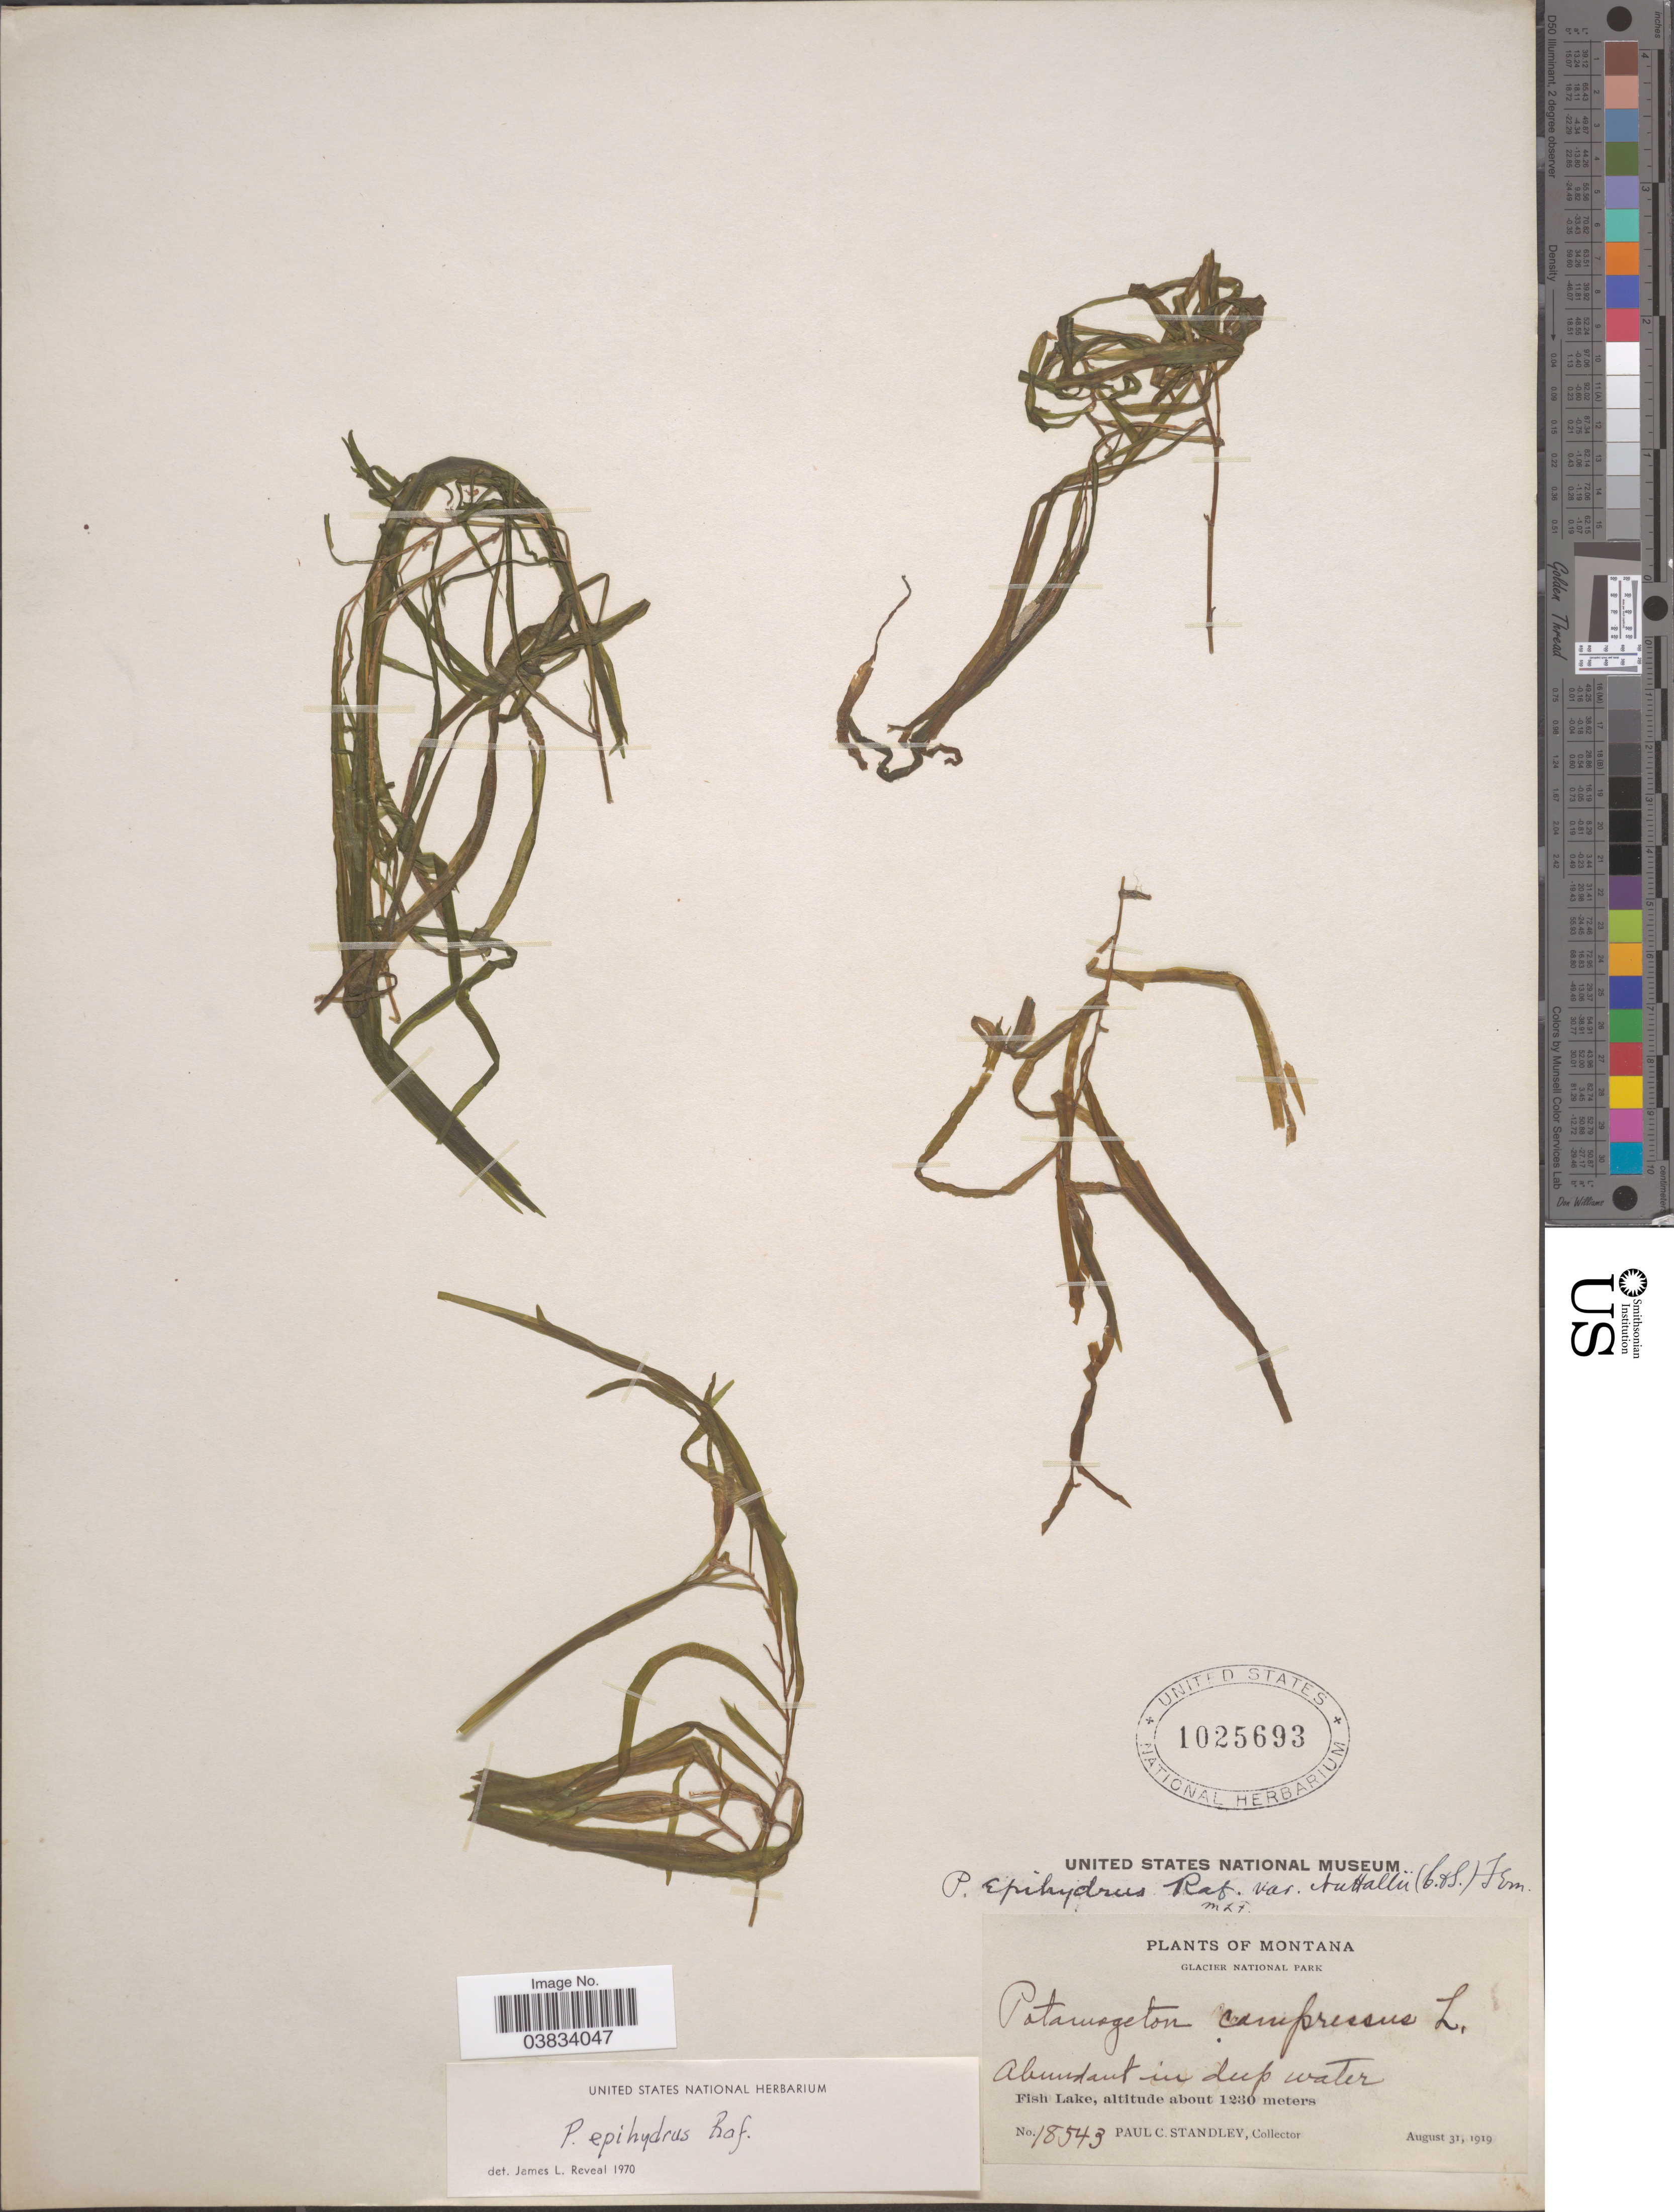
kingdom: Plantae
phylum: Tracheophyta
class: Liliopsida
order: Alismatales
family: Potamogetonaceae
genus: Potamogeton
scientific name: Potamogeton epihydrus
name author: Raf.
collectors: P. C. Standley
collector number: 18543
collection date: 1919-08-31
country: United States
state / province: Montana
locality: Glacier National Park. Fish Lake.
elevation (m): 1230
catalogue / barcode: US 1025693